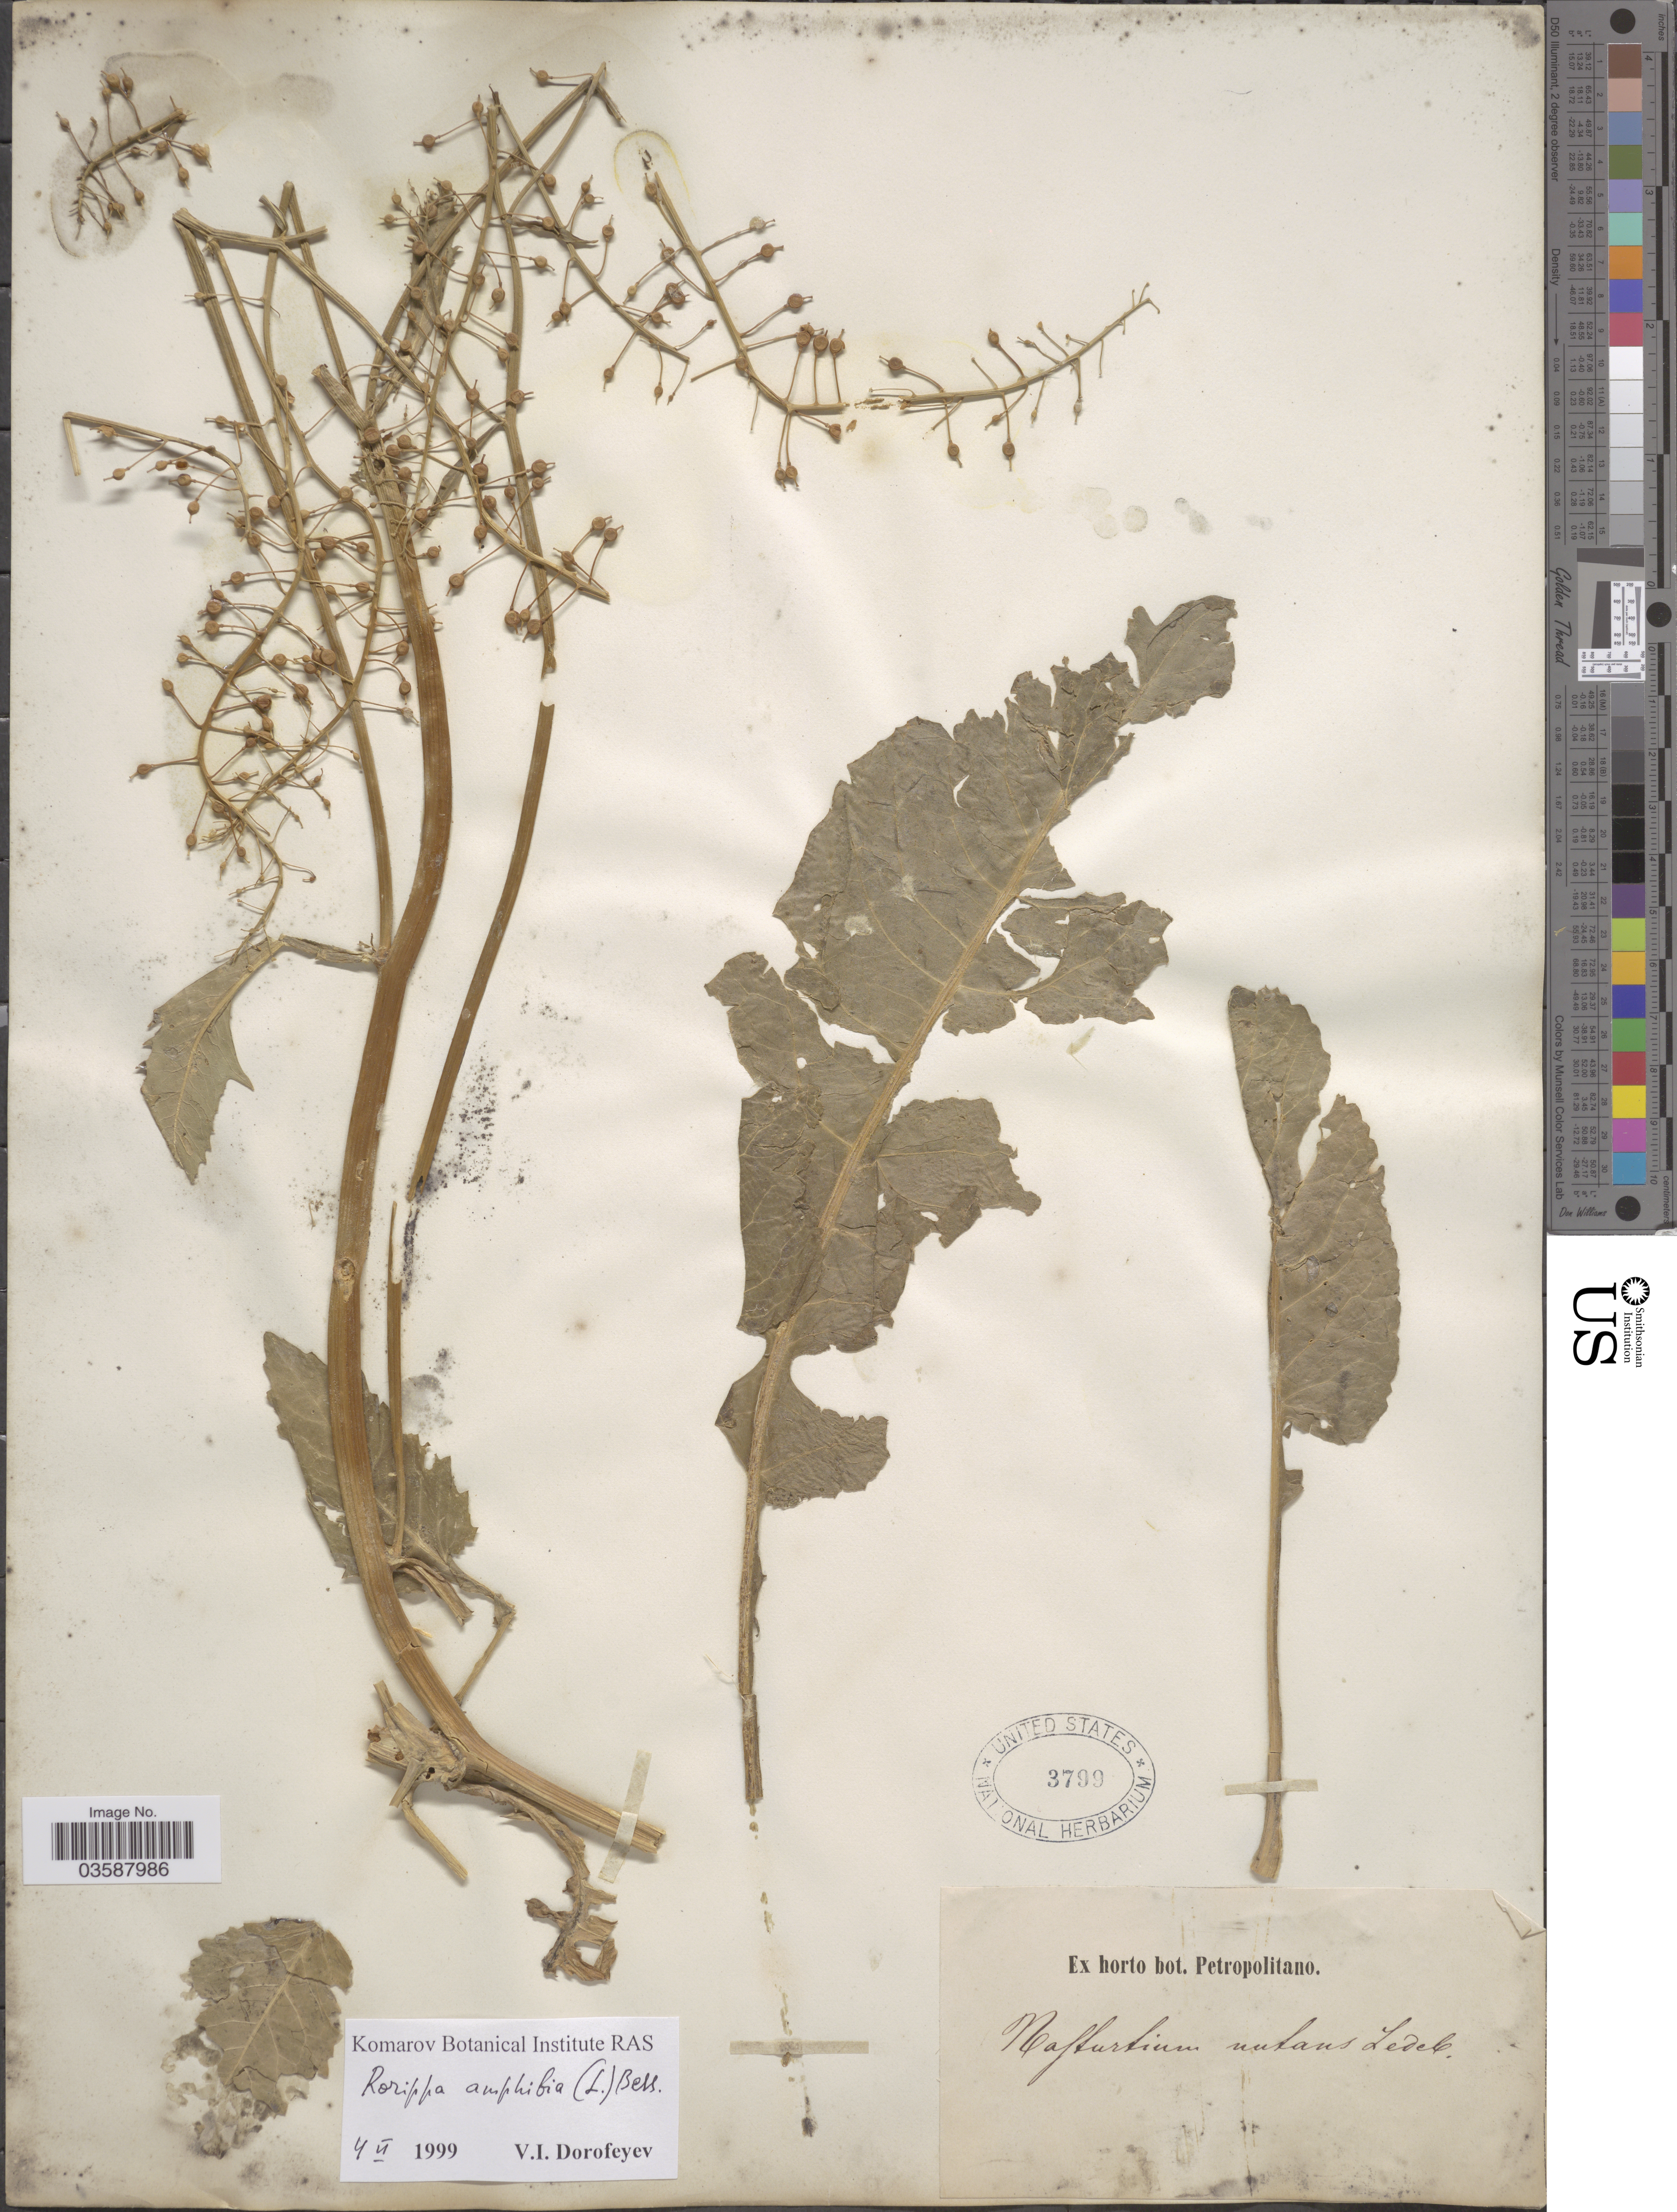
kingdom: Plantae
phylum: Tracheophyta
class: Magnoliopsida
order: Brassicales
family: Brassicaceae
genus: Rorippa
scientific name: Rorippa amphibia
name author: (L.) Besser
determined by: Dorofeyev, V. I.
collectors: ex Horto Bot. Petropolitano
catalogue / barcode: US 3799